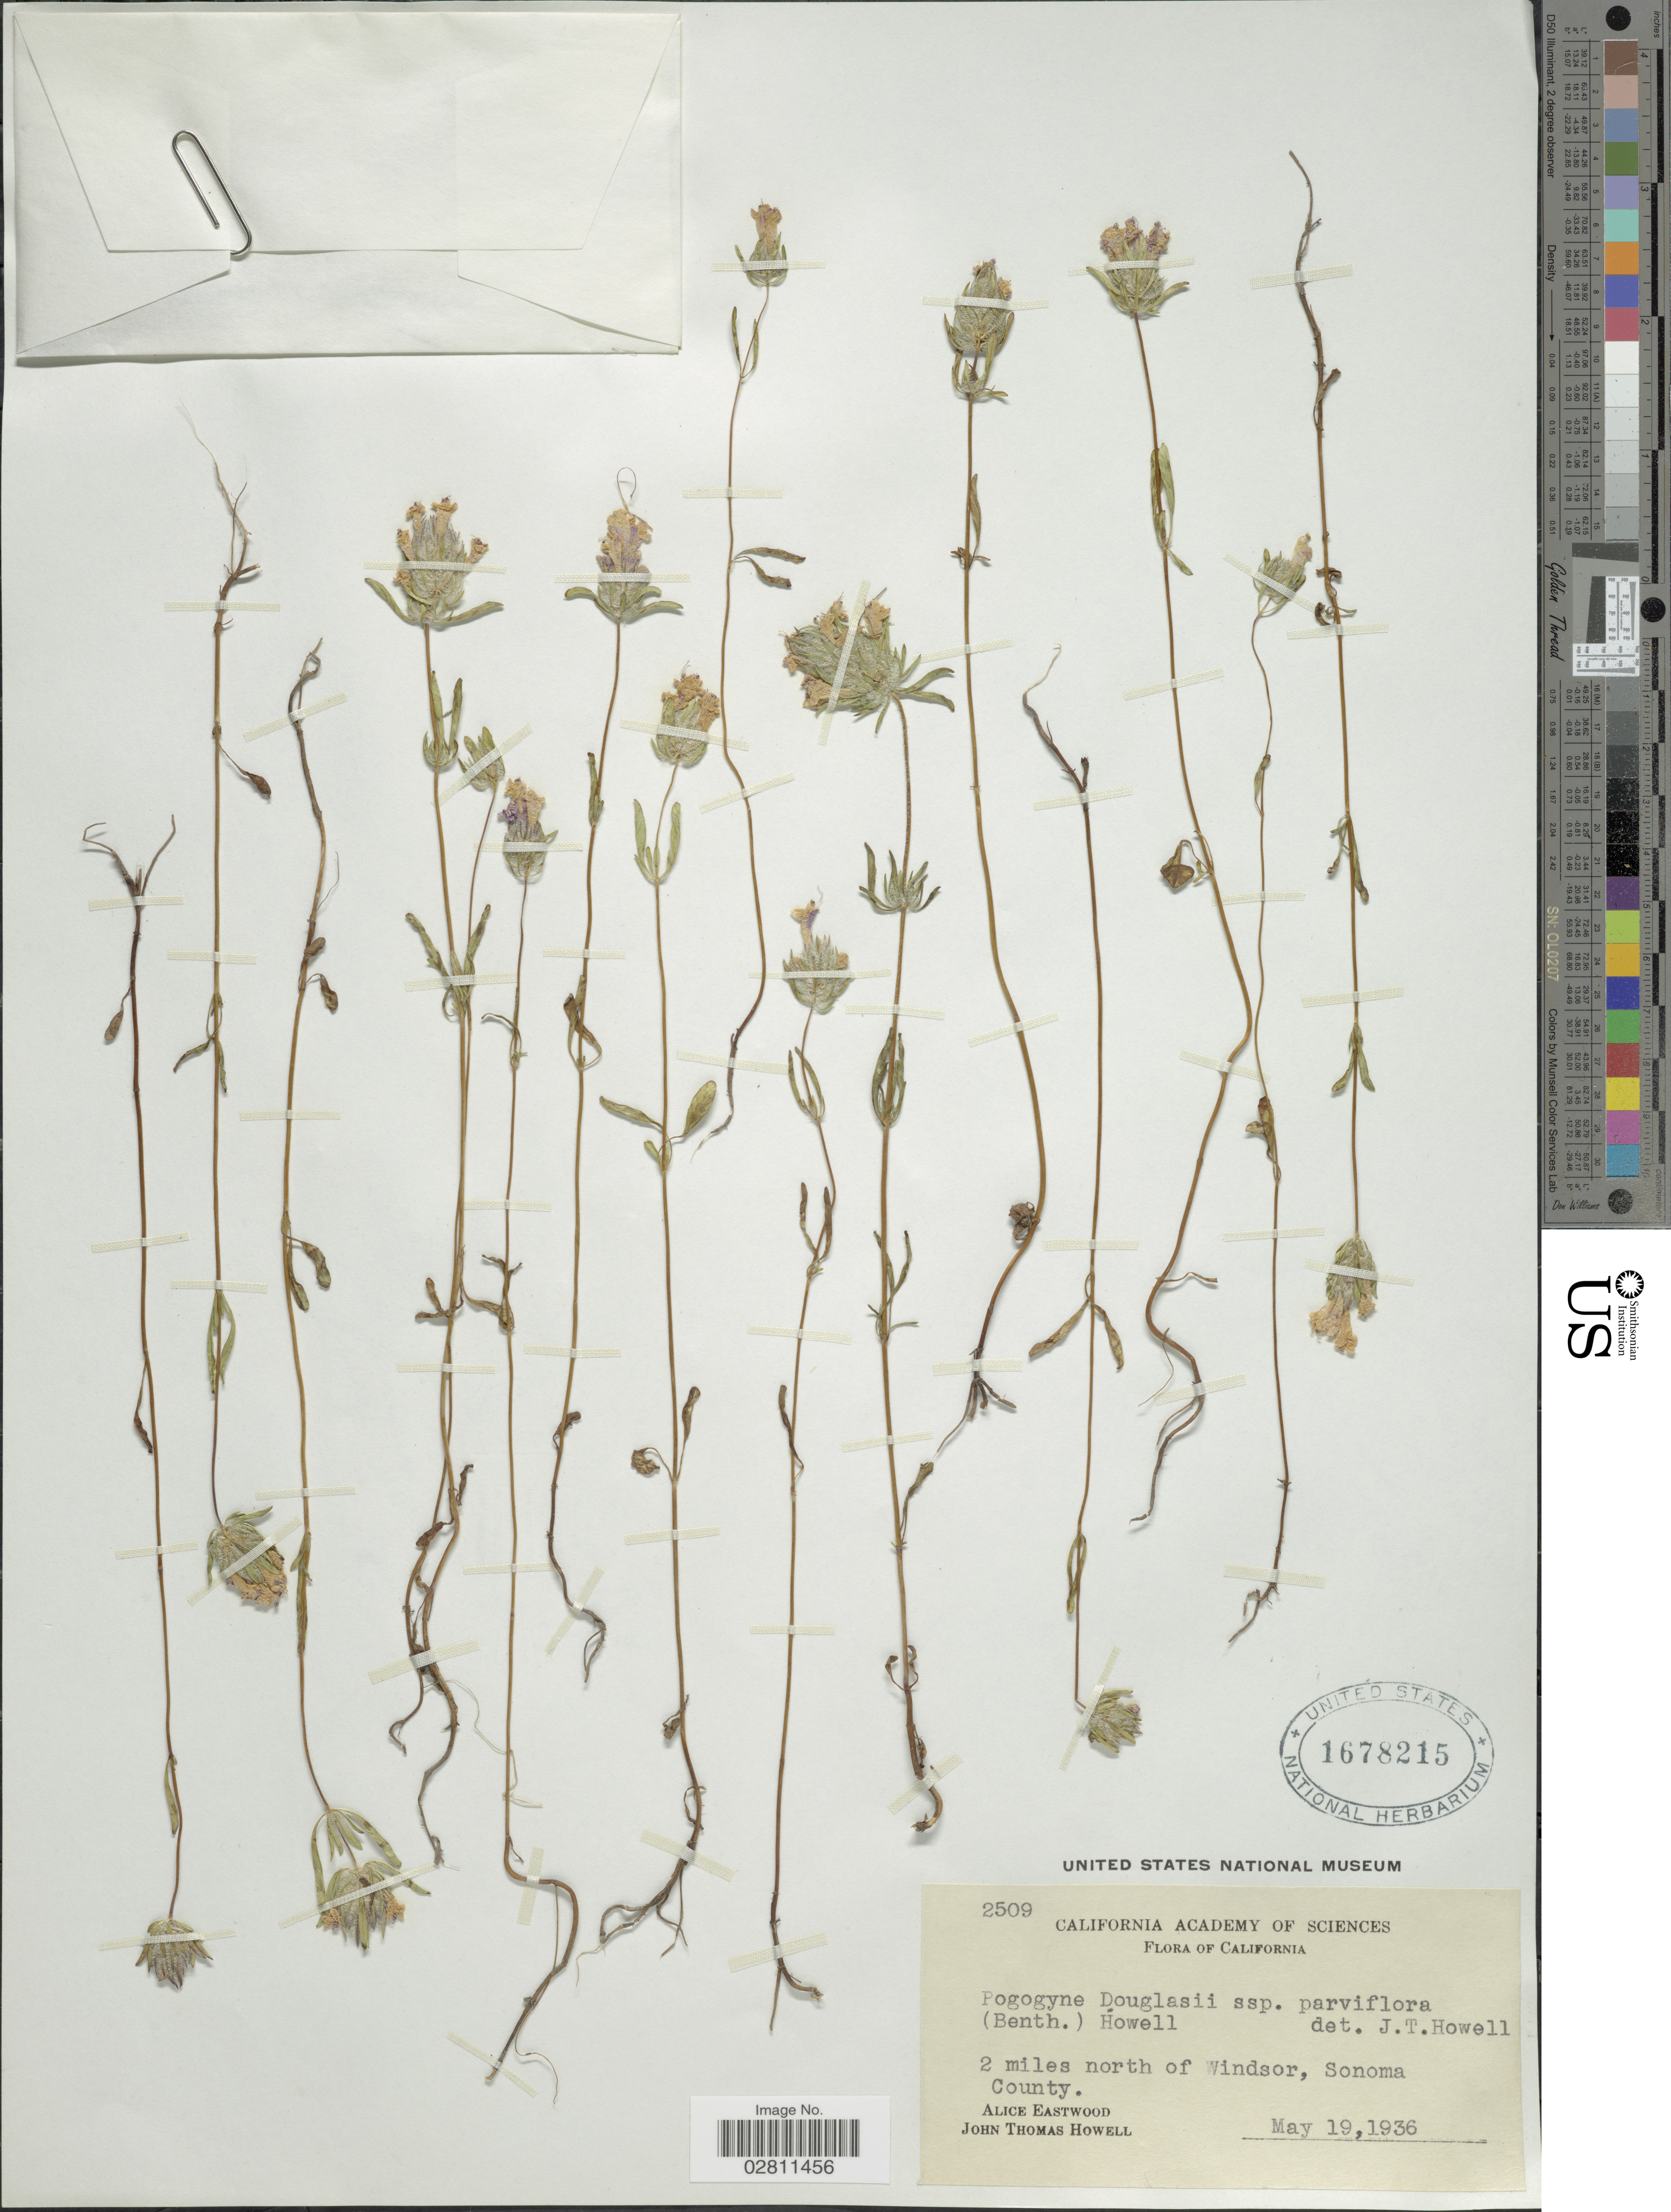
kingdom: Plantae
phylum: Tracheophyta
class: Magnoliopsida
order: Lamiales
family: Lamiaceae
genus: Pogogyne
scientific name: Pogogyne douglasii subsp. parviflora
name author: (Benth.) J.T. Howell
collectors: A. Eastwood & J. T. Howell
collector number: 2509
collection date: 1936-05-19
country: United States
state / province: California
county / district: Sonoma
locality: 2 miles north of Windsor, Sonoma County.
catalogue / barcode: US 1678215